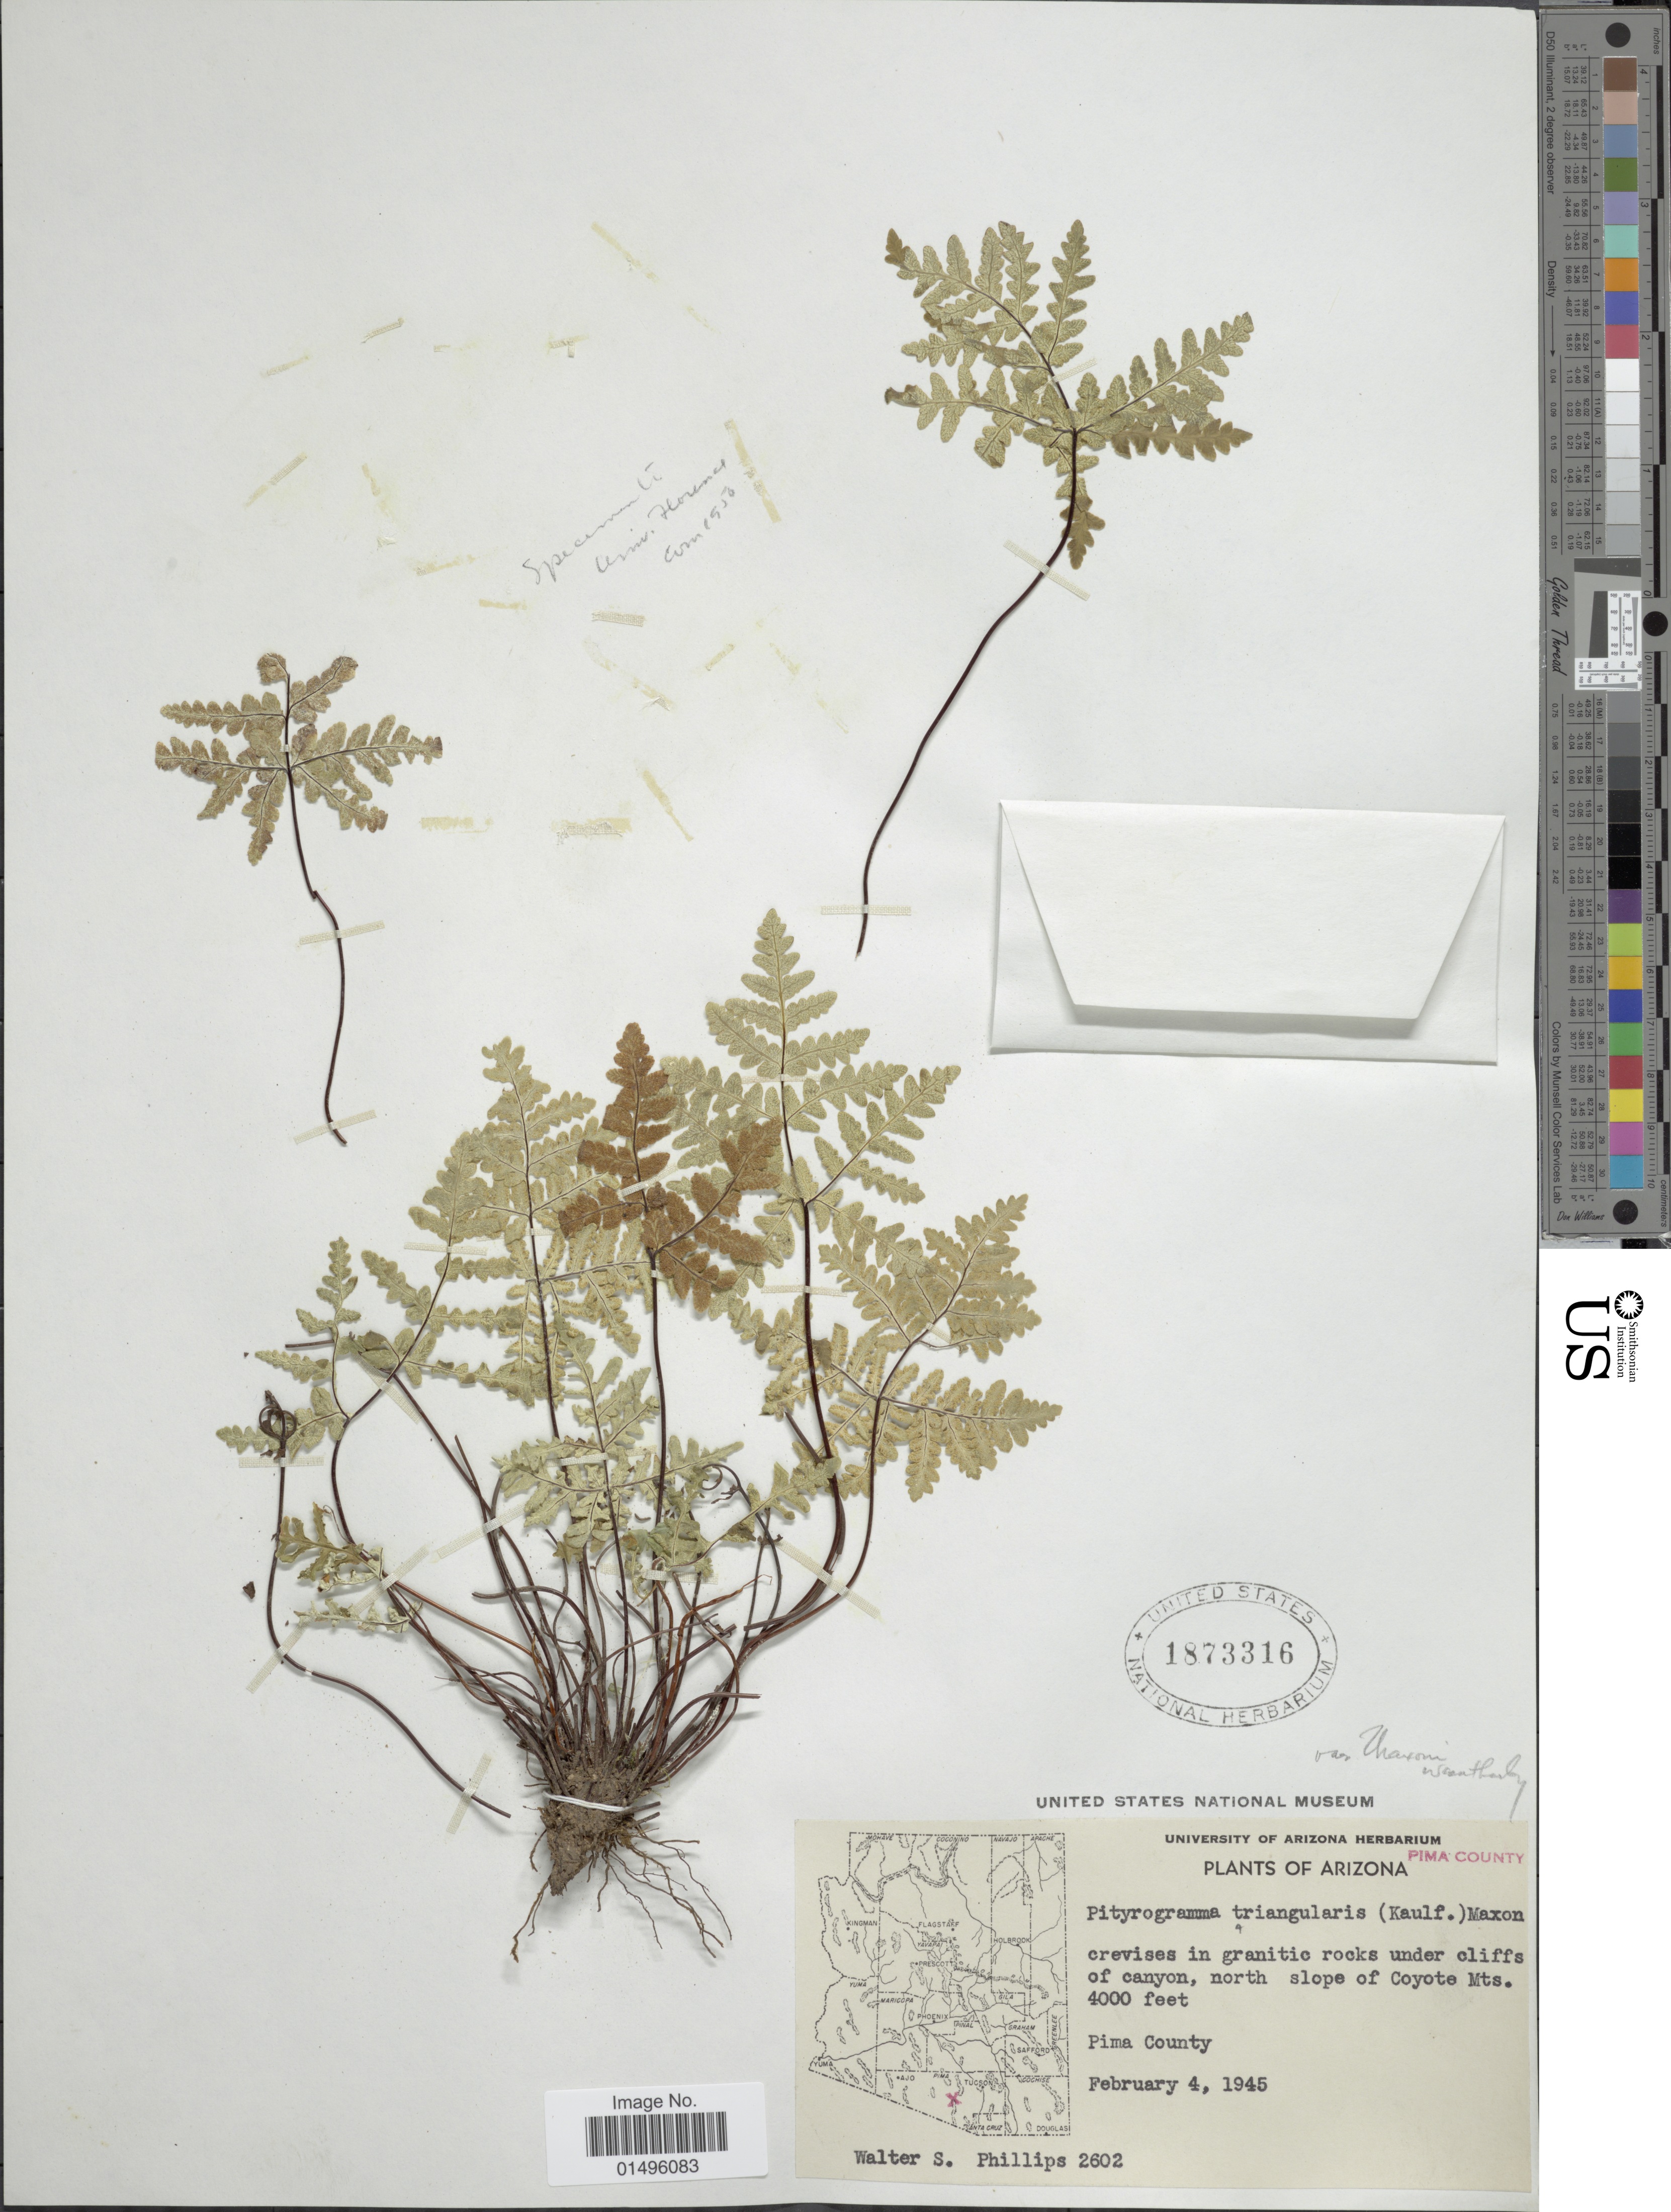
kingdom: Plantae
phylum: Tracheophyta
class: Polypodiopsida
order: Polypodiales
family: Pteridaceae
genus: Pentagramma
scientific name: Pentagramma maxonii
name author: (Weath.) Schuettp. & Windham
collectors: W. S. Phillips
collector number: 2602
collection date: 1945-02-04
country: United States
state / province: Arizona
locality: Arizona, crevises in grantitie rocks under cliffs of canyon, north slope of Coyote Mts. Pima County.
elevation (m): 1219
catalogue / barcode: US 1873316